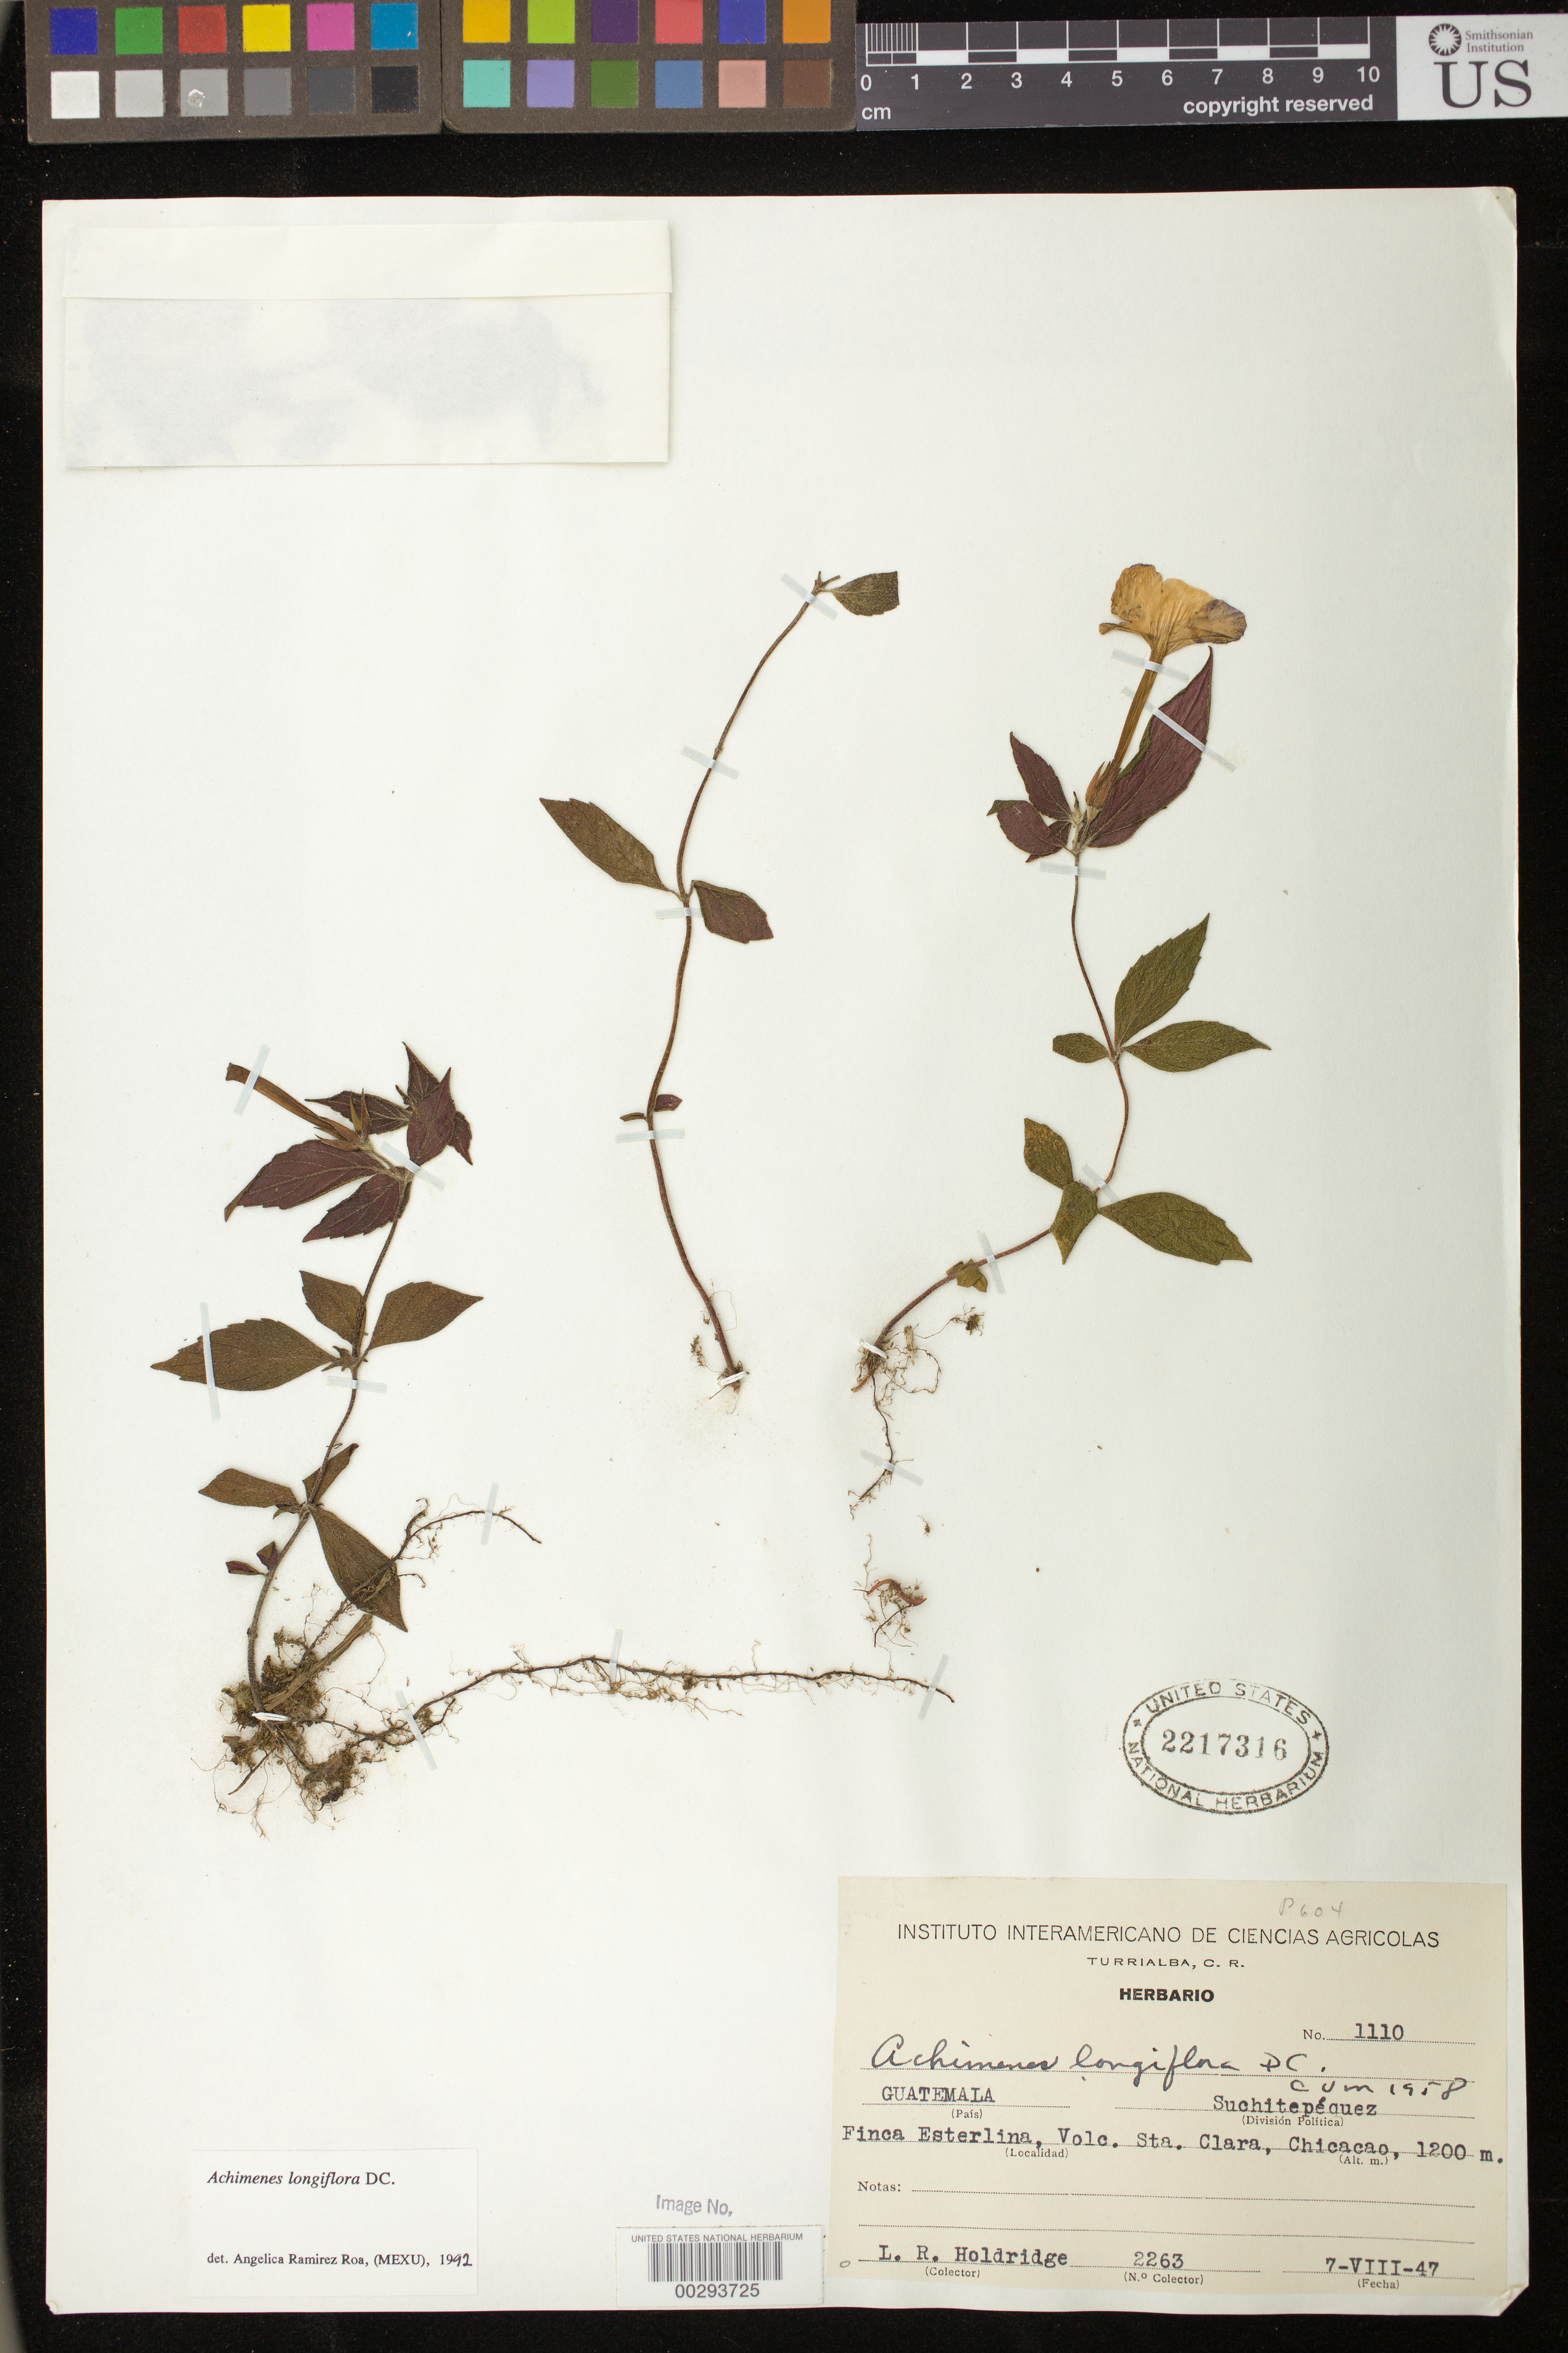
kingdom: Plantae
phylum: Tracheophyta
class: Magnoliopsida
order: Lamiales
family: Gesneriaceae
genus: Achimenes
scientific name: Achimenes longiflora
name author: DC.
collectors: L. Holdridge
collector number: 2263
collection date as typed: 07 Aug 1947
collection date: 1947-08-07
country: Guatemala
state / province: Suchitepéquez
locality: Finca Esterlina, Volc Sta Clara, Chicacao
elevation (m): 1200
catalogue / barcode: US 2217316